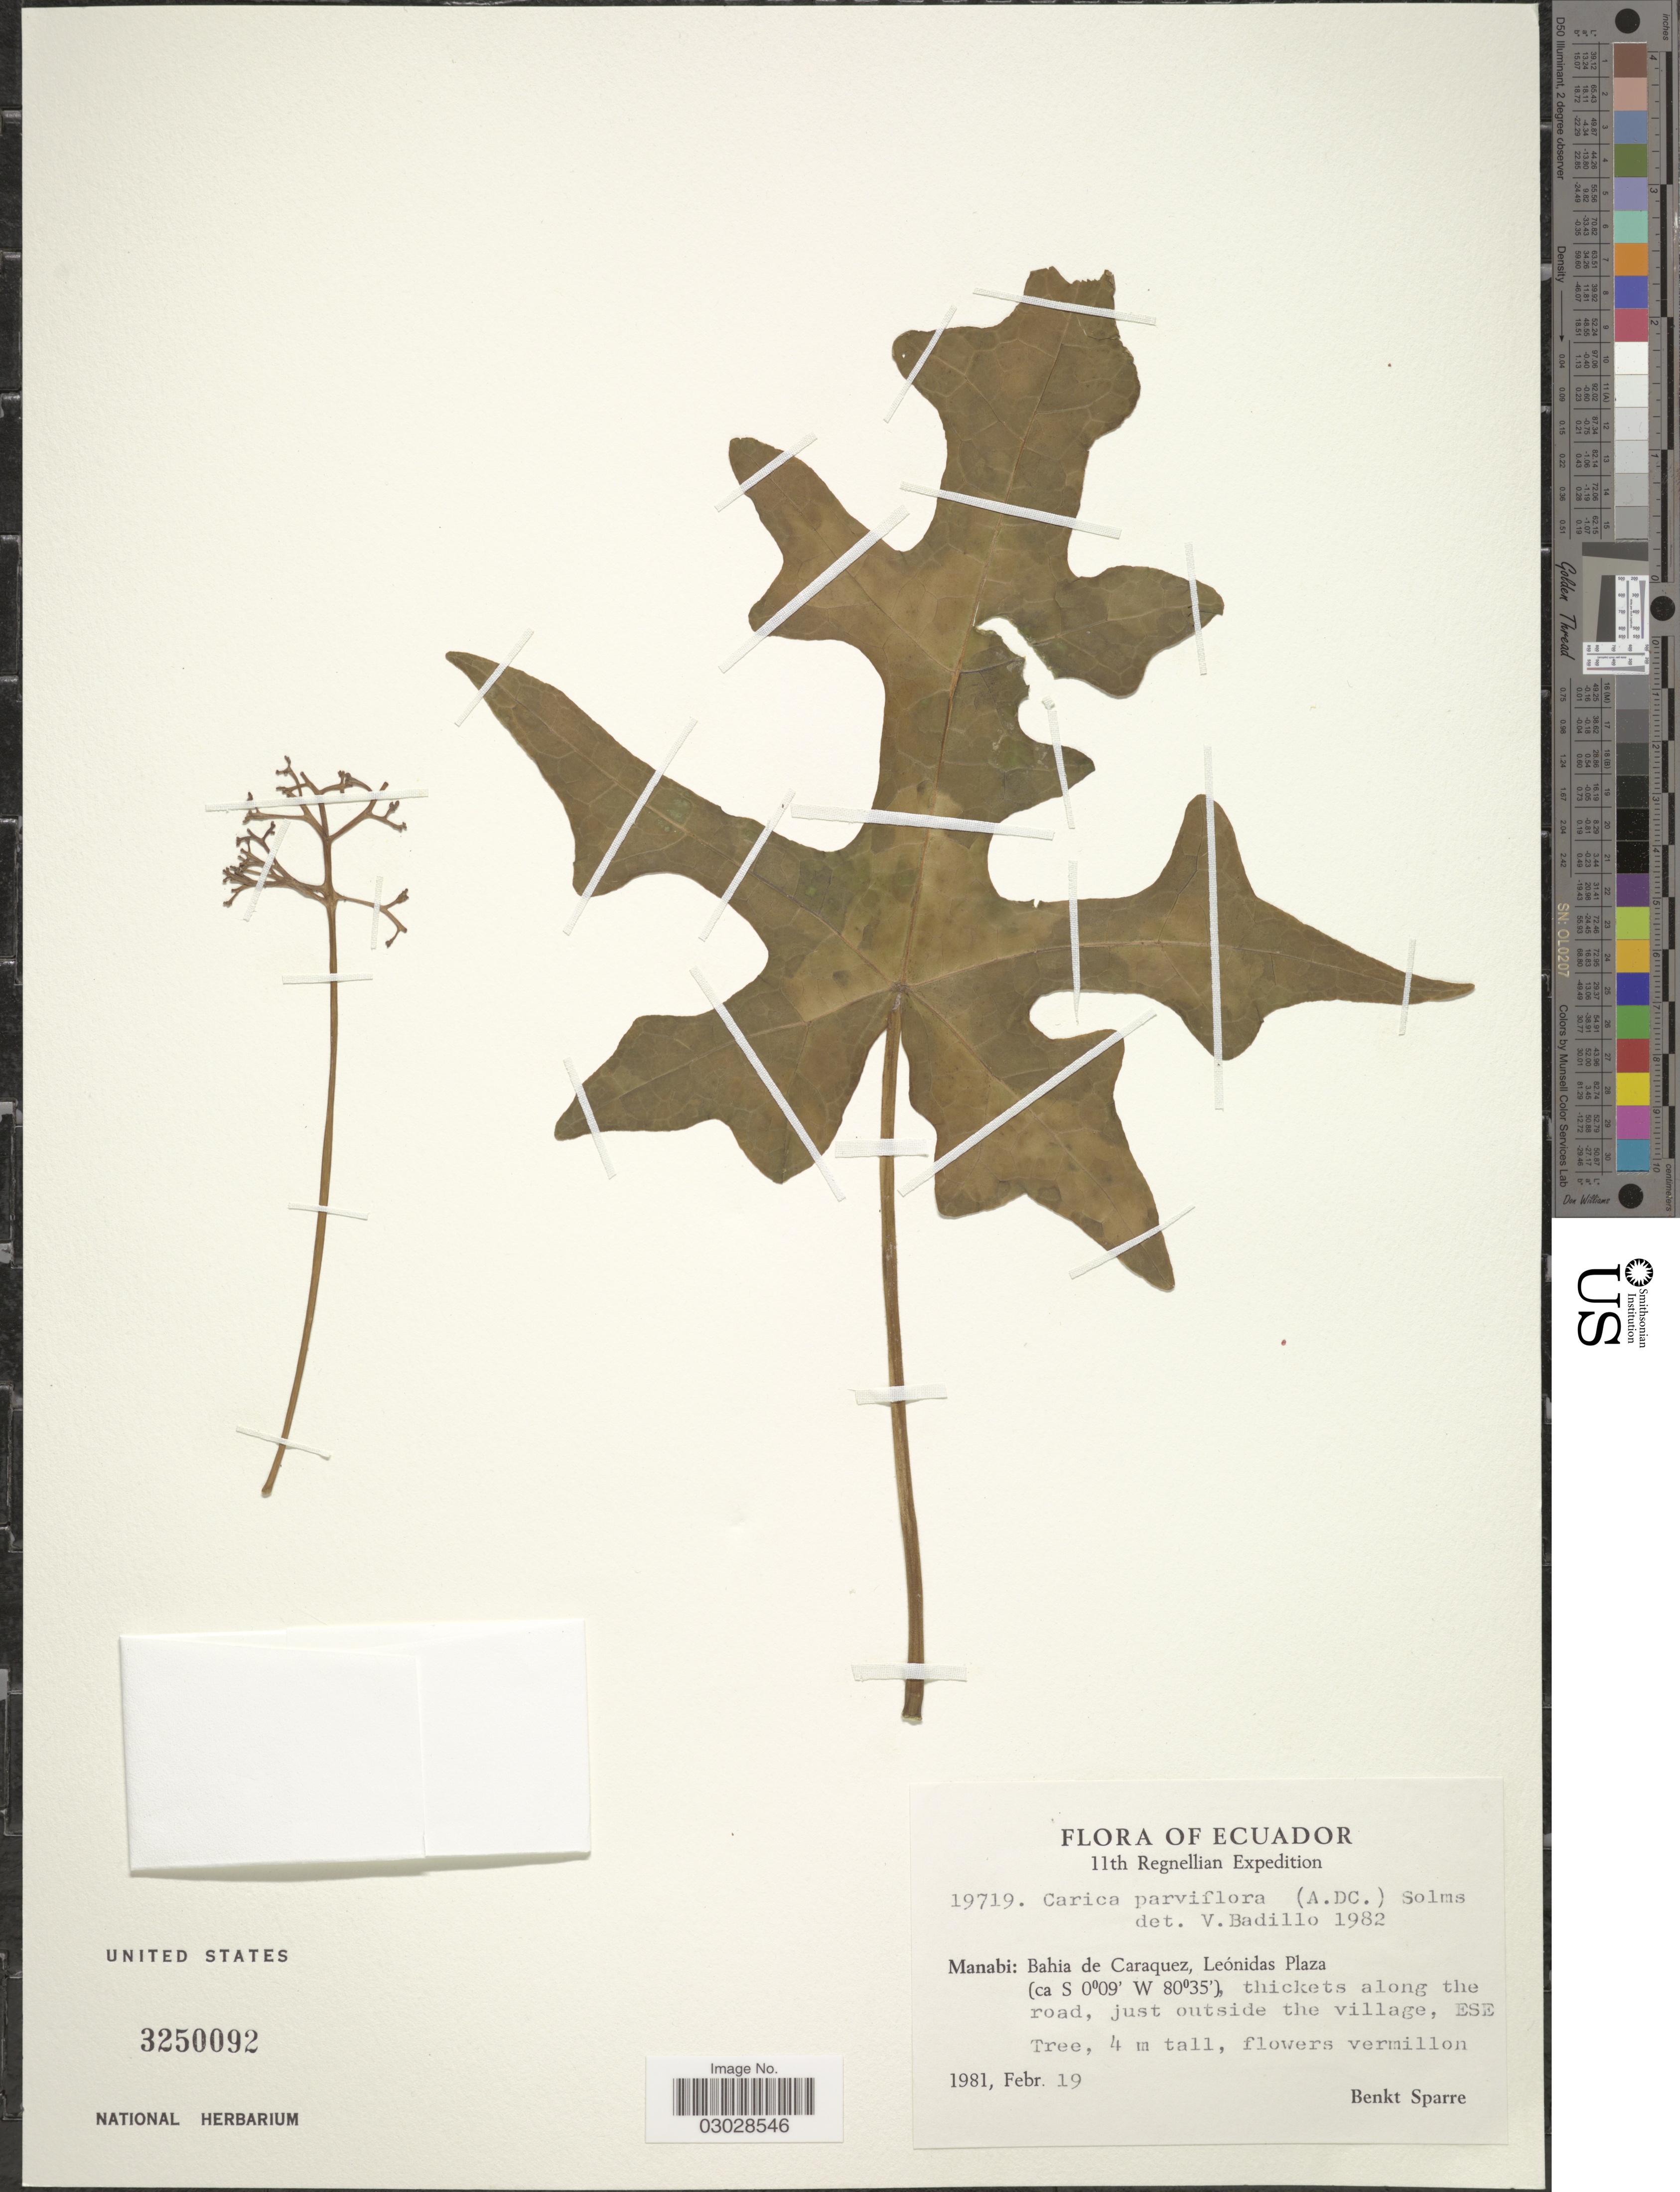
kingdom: Plantae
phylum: Tracheophyta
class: Magnoliopsida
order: Brassicales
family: Caricaceae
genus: Vasconcellea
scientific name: Vasconcellea parviflora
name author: A. DC.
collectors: B. Sparre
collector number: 19719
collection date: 1981-02-19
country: Ecuador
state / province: Manabí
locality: Bahia de Caraquez, Leónidas Plaza, thickets along the road, just outside the village, ESE.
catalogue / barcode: US 3250092